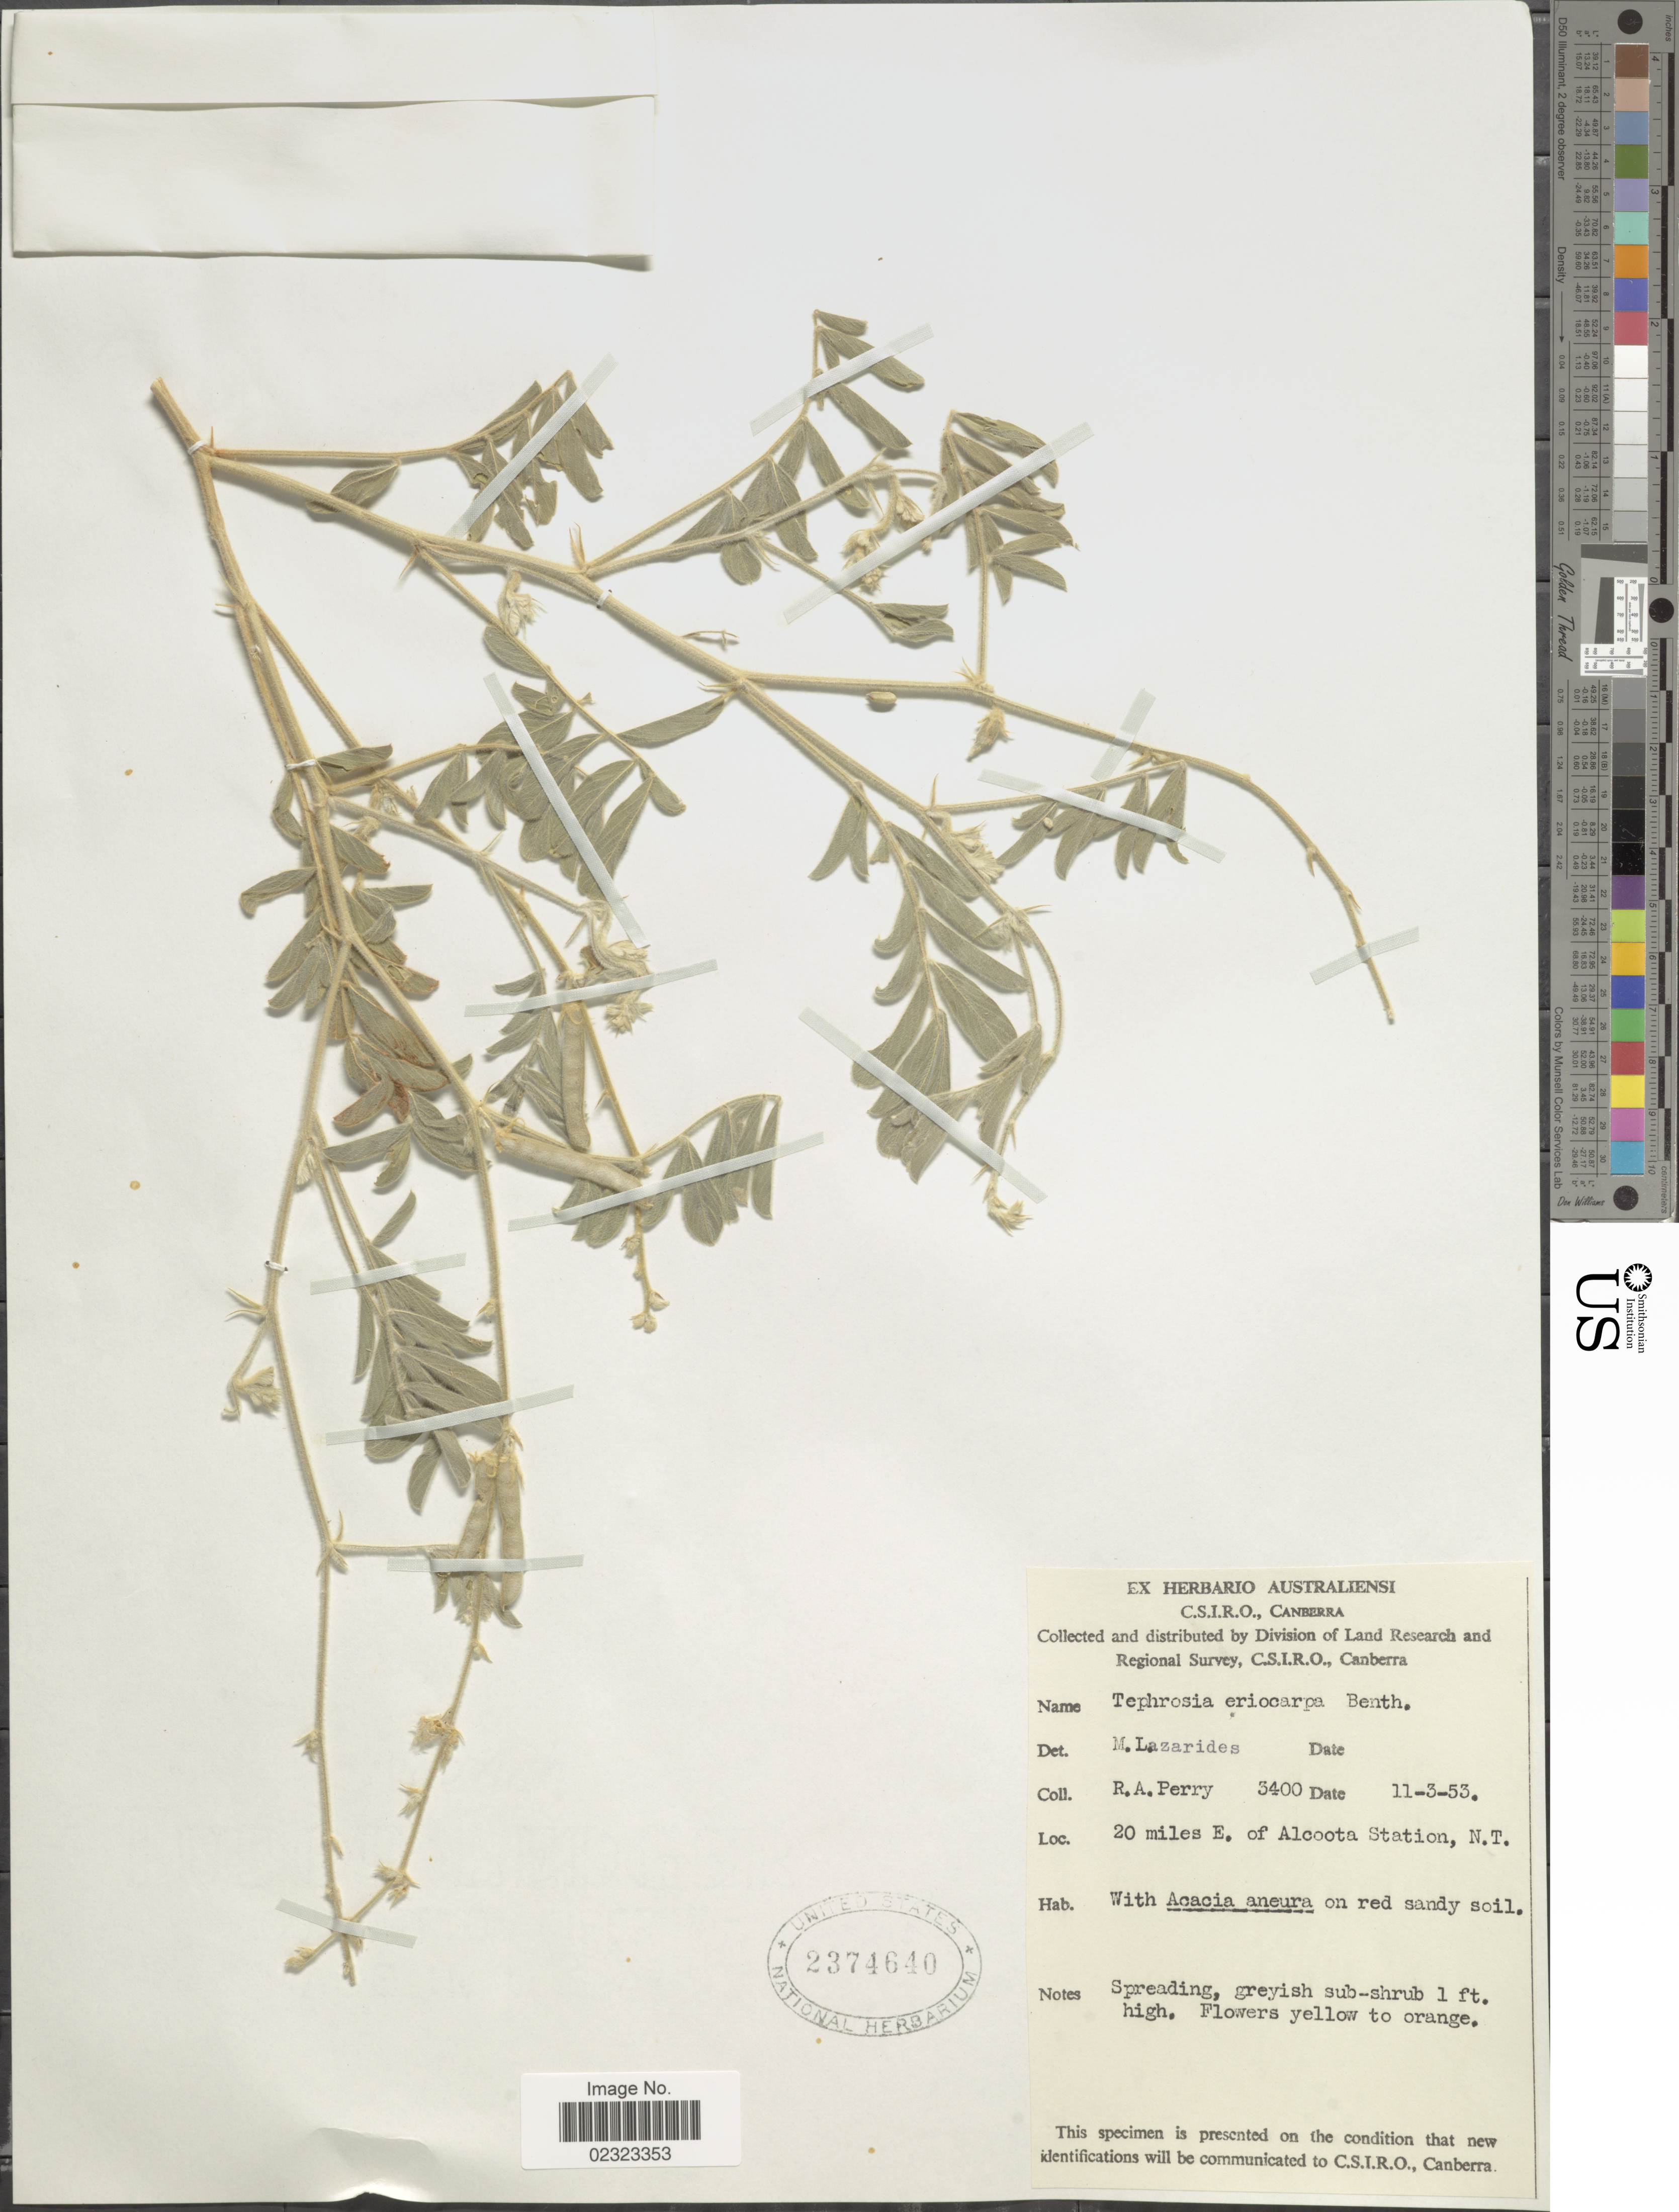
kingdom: Plantae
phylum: Tracheophyta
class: Magnoliopsida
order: Fabales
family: Fabaceae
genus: Tephrosia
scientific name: Tephrosia eriocarpa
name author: Benth.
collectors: Perry, R. A.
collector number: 3400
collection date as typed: Transcribed d/m/y: 11/3/53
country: Australia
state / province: Northern Territory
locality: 20 miles E. of Alcoota Station.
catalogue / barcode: US 2374640